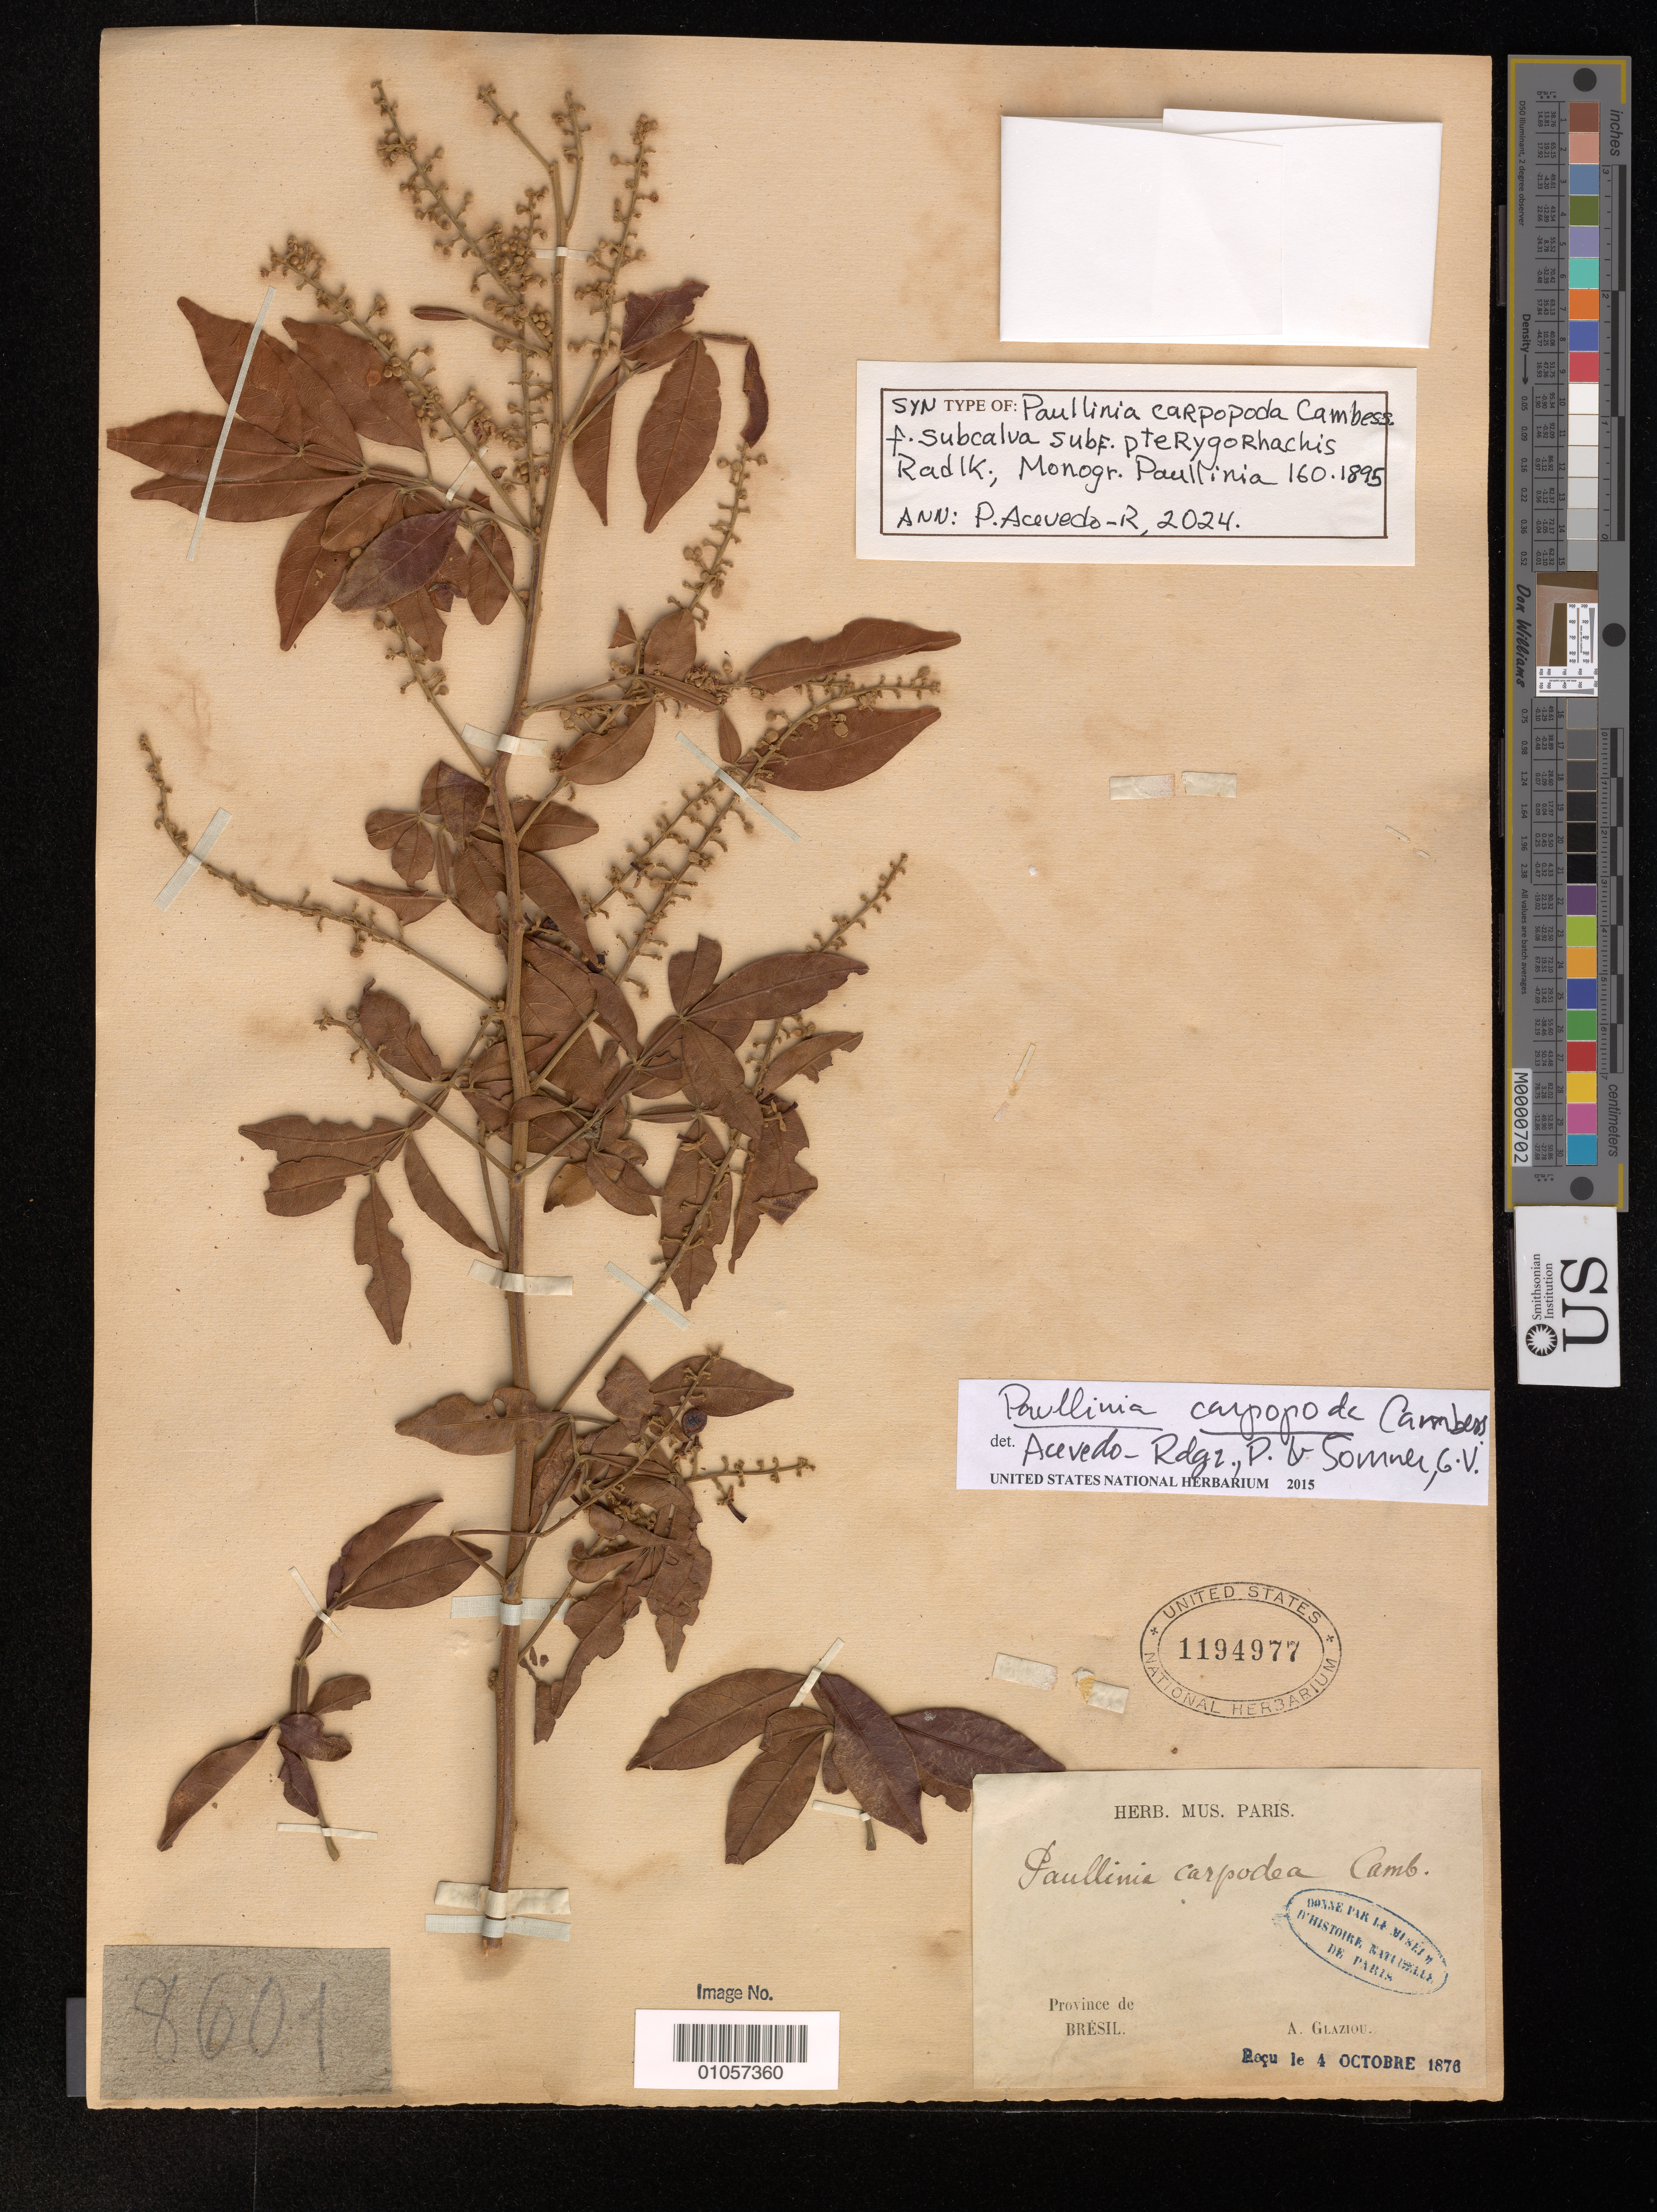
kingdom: Plantae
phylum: Tracheophyta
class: Magnoliopsida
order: Sapindales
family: Sapindaceae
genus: Paullinia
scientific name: Paullinia carpopodea f. subcalva subf. pterygorhachis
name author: Radlk.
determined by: Acevedo-Rodríguez, P., (BOT), Smithsonian Institution - National Museum of Natural History (UNITED STATES)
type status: Syntype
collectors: A. F. M. Glaziou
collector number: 8601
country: Brazil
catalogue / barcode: US 1194977